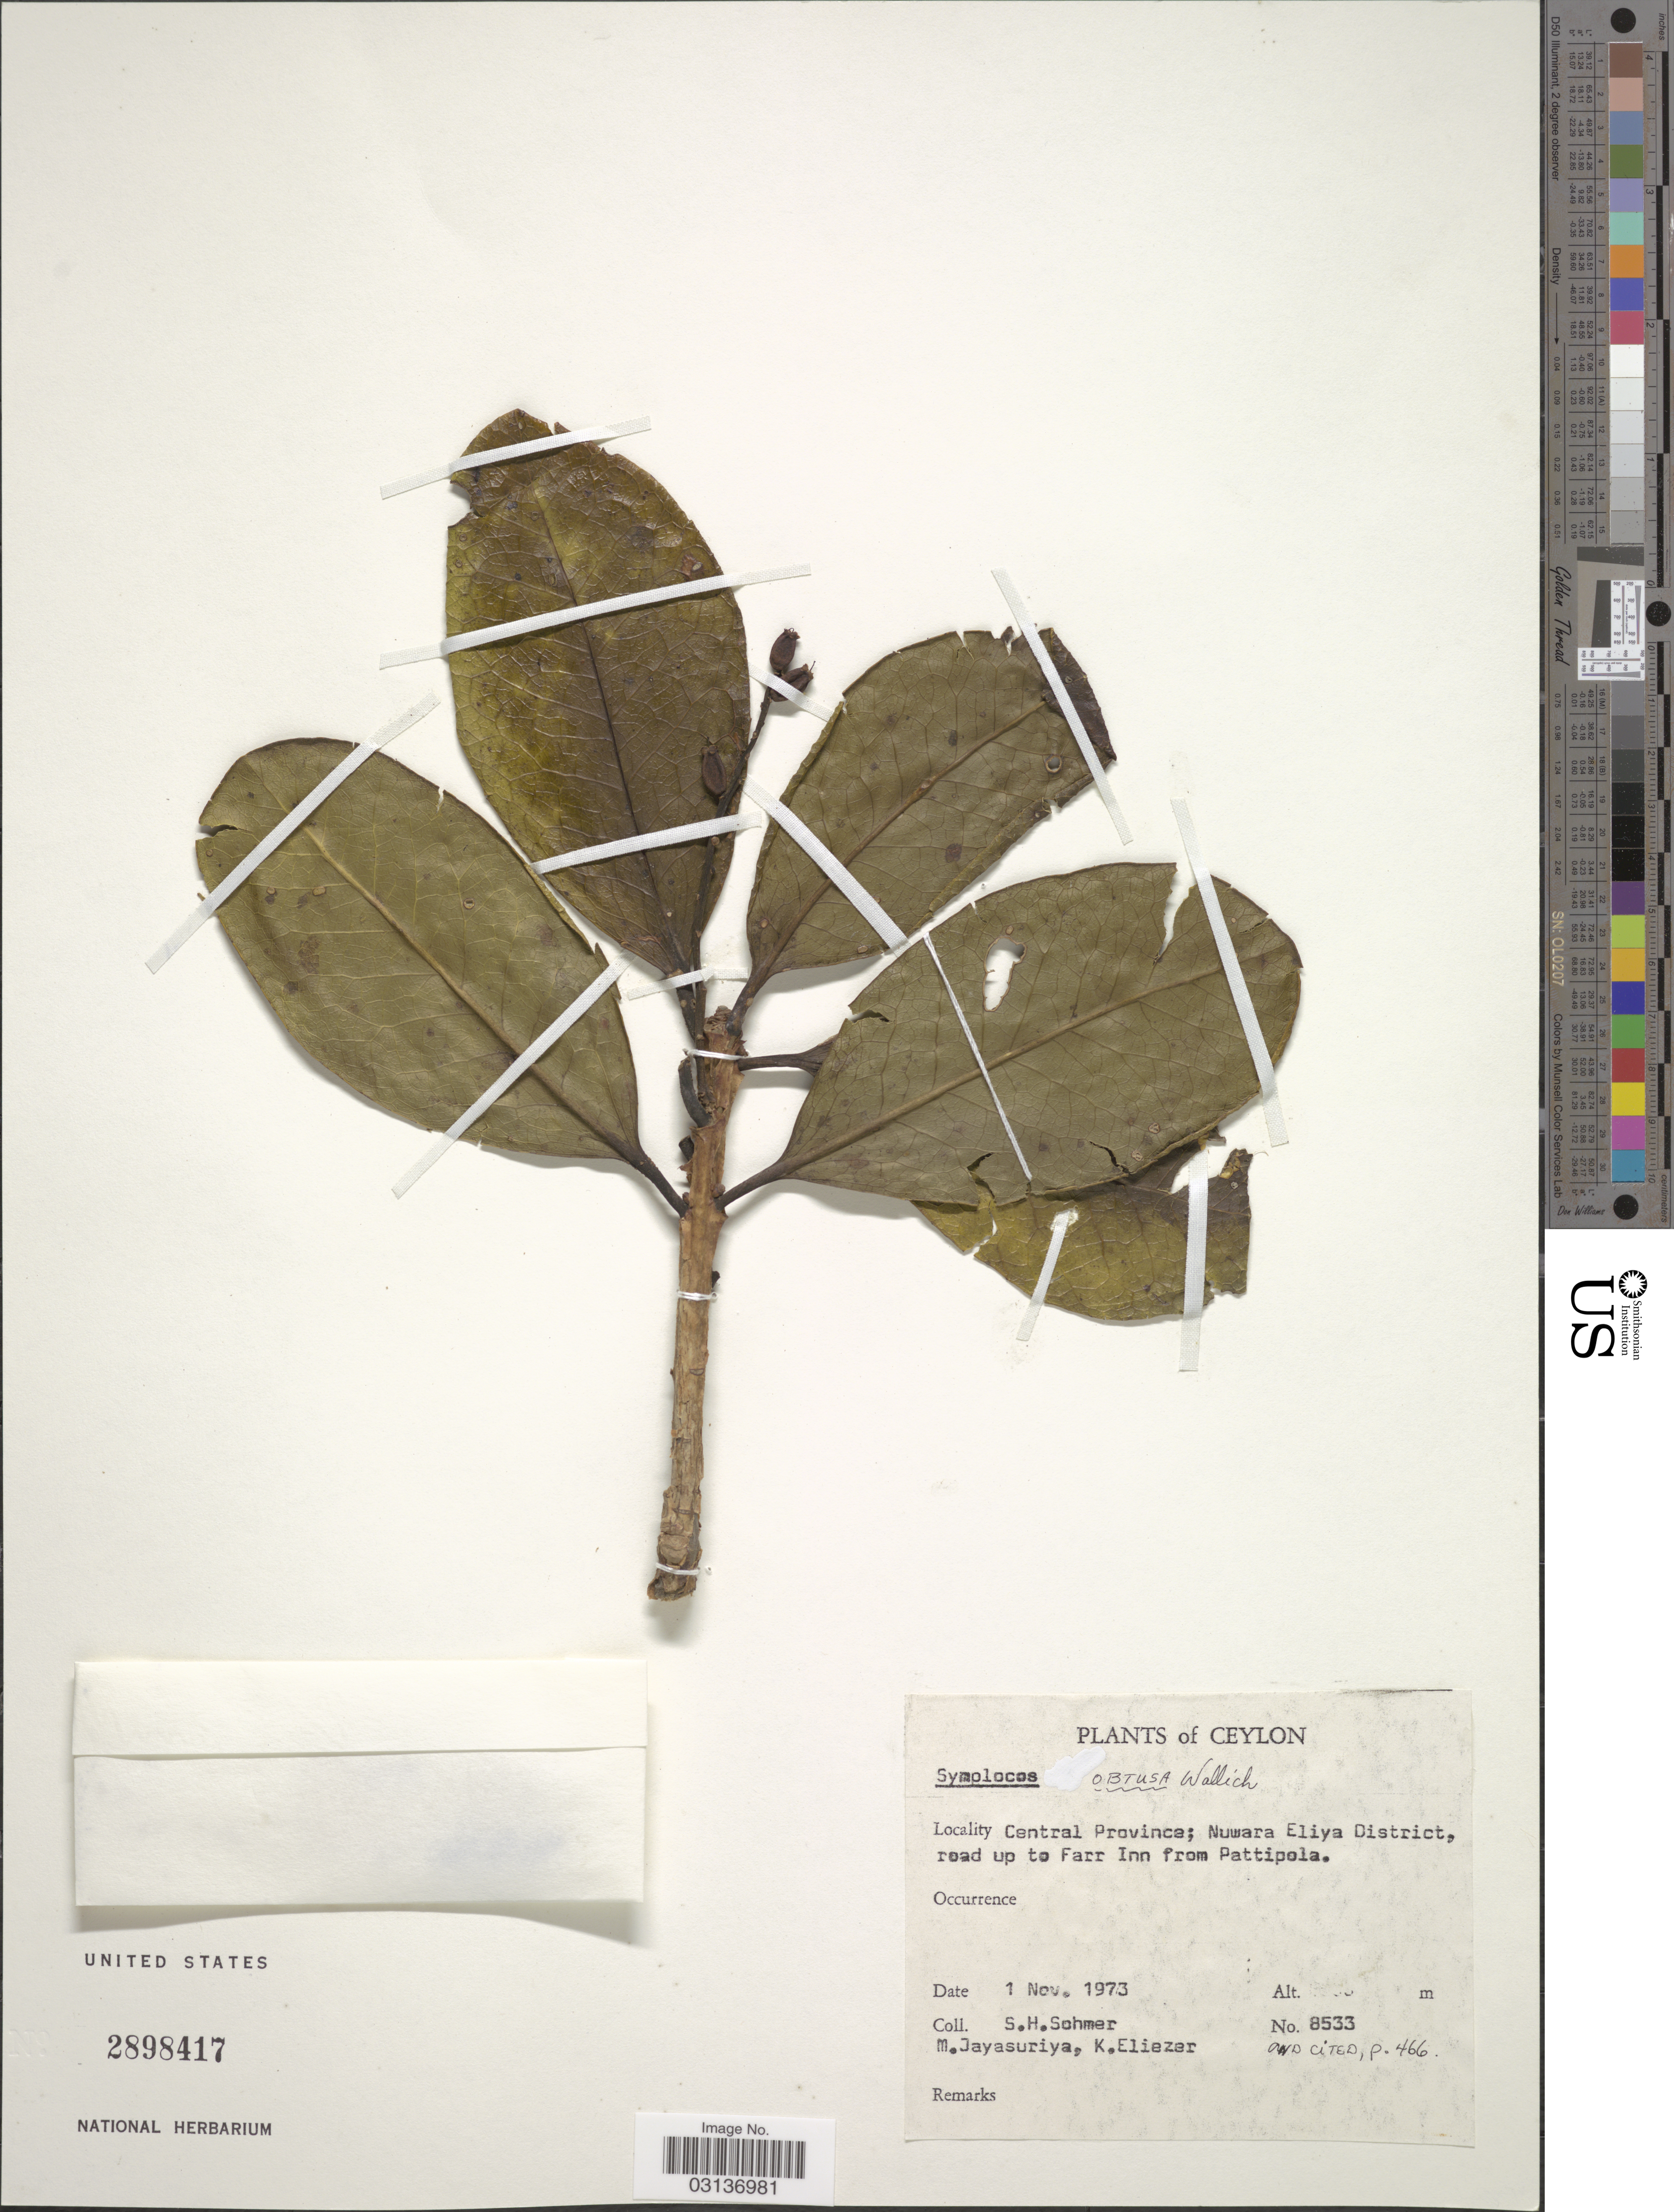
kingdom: Plantae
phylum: Tracheophyta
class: Magnoliopsida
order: Ericales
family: Symplocaceae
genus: Symplocos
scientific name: Symplocos obtusa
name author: Wall. ex G. Don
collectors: S. H. Sohmer, M. Jayasuriya & K. Eliezer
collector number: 8533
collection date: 1973-11-01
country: Sri Lanka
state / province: Central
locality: Ceylon. Central Province; Nuwara Eliya District, road up to Farr Inn from Pattipola.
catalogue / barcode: US 2898417